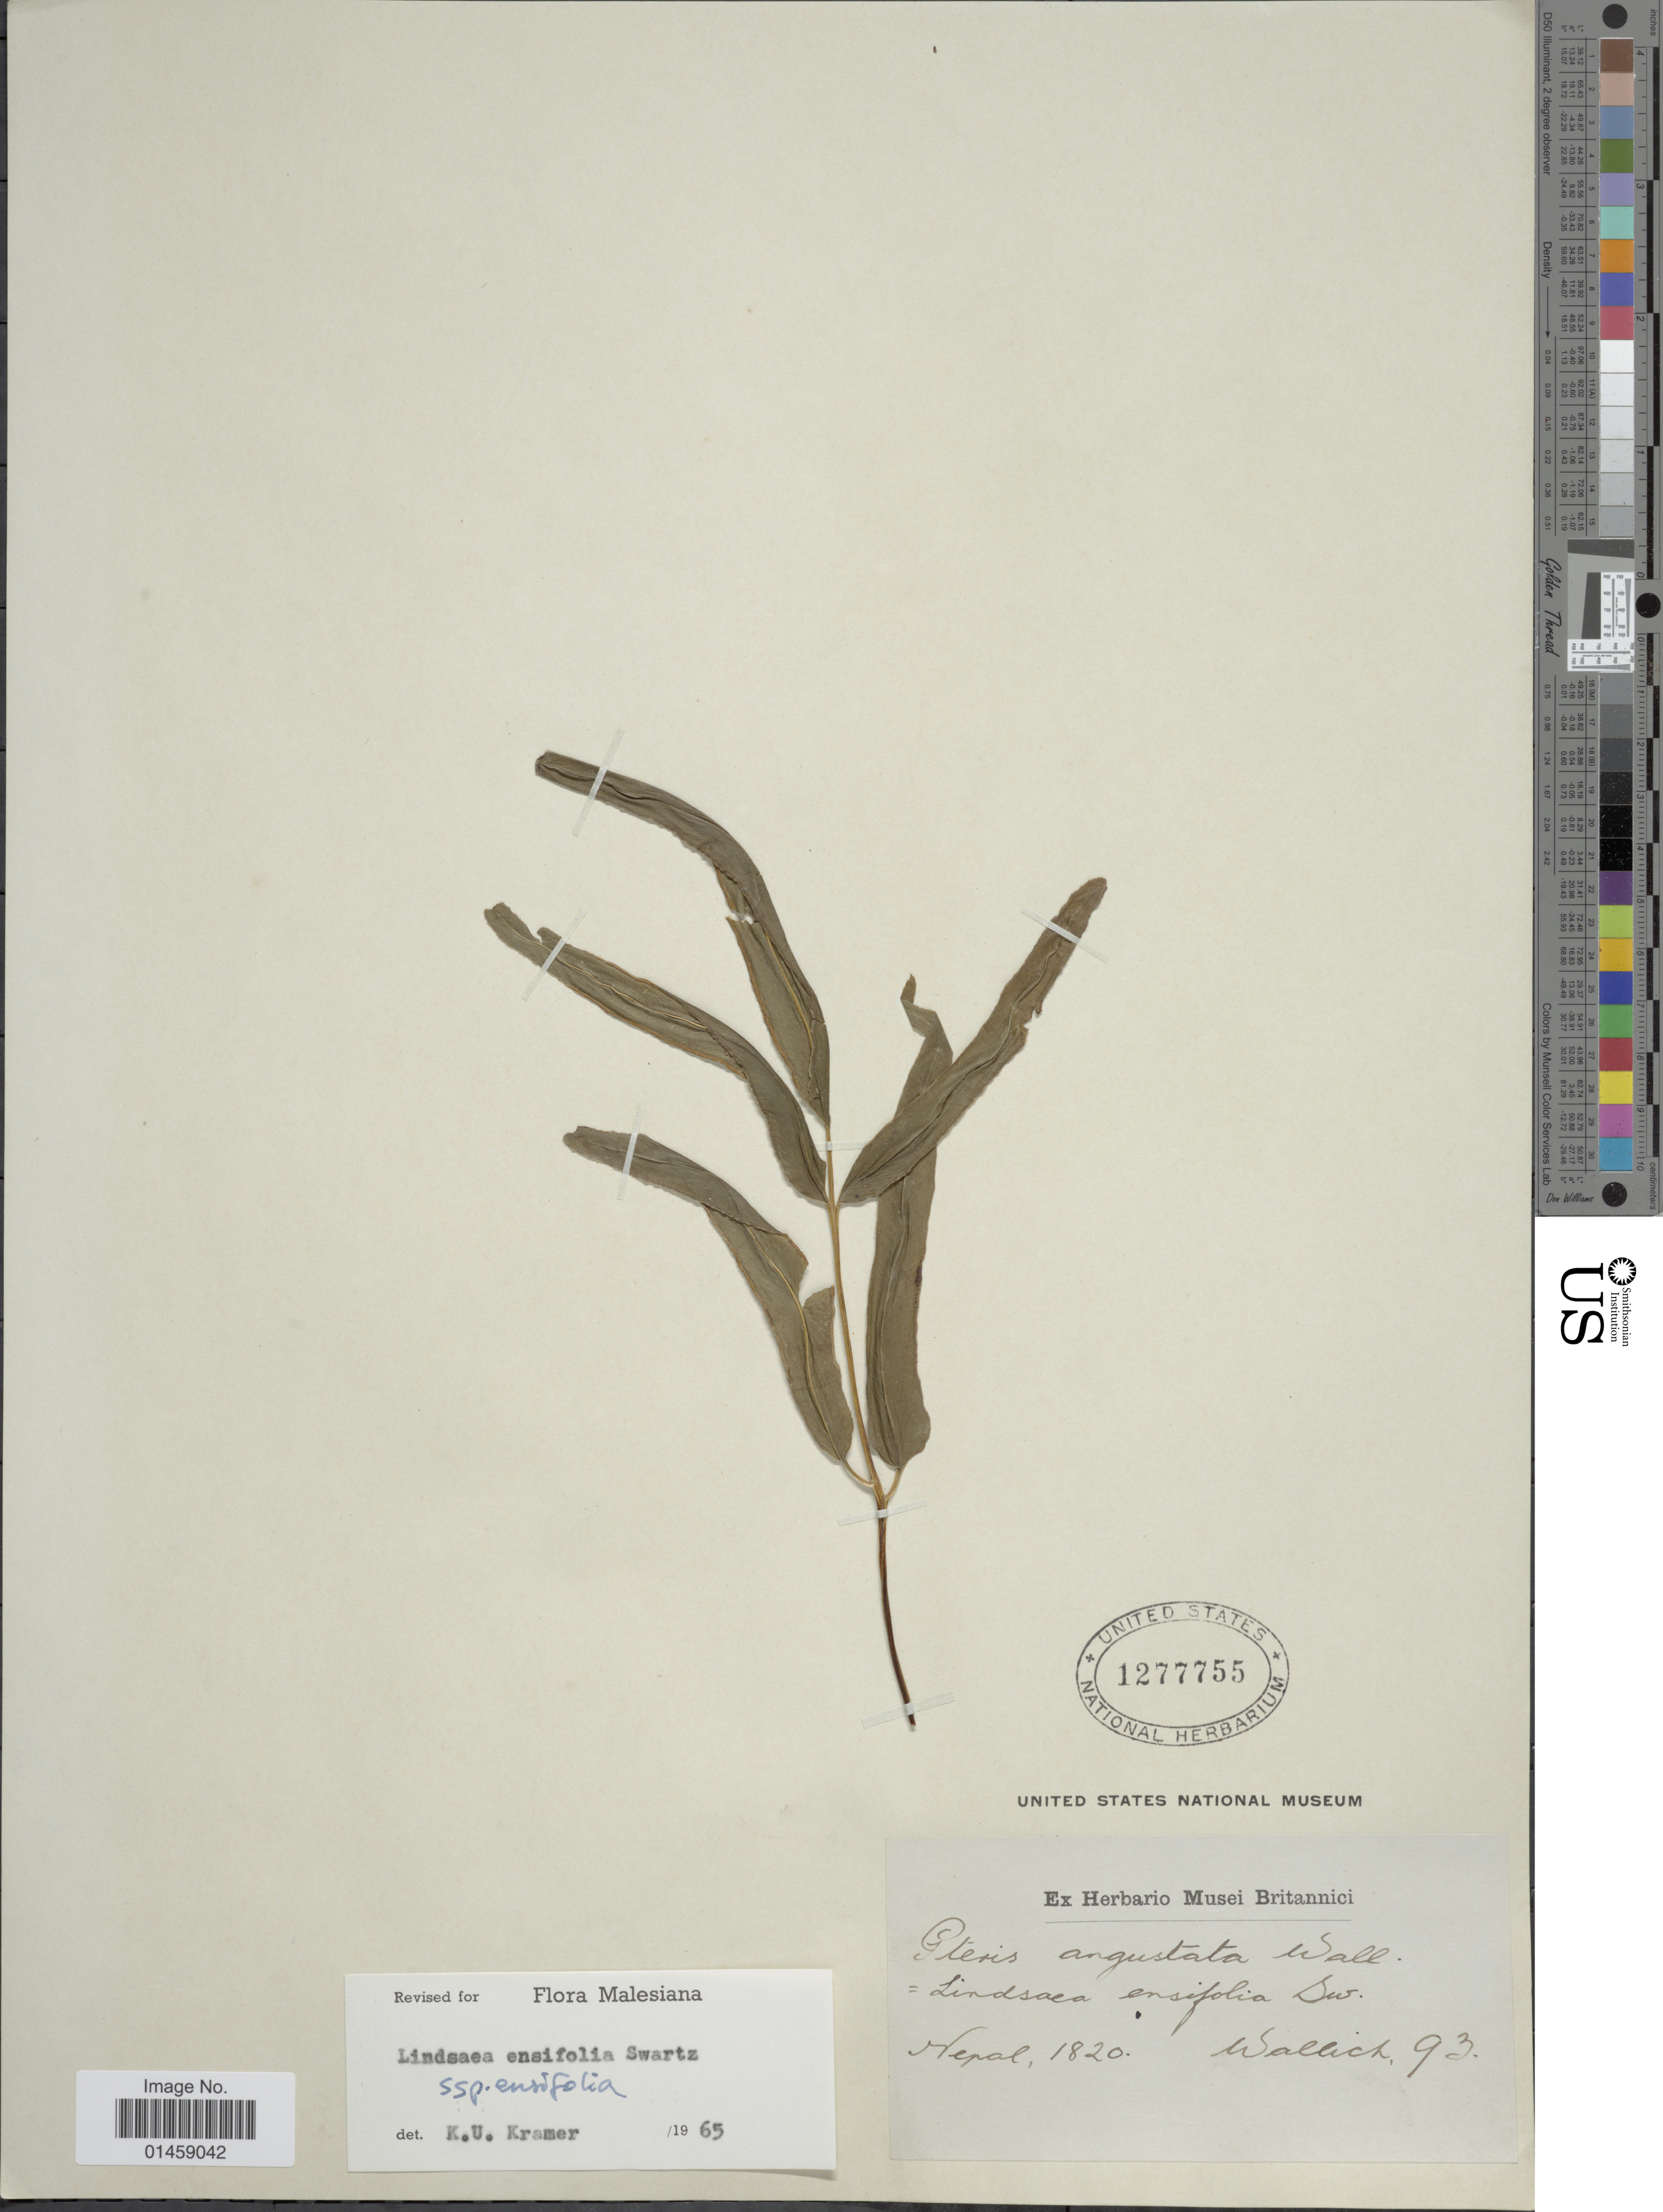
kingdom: Plantae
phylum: Tracheophyta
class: Polypodiopsida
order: Polypodiales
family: Lindsaeaceae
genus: Lindsaea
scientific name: Lindsaea ensifolia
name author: Sw.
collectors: -- Wallich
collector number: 93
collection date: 1820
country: Nepal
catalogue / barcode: US 1277755